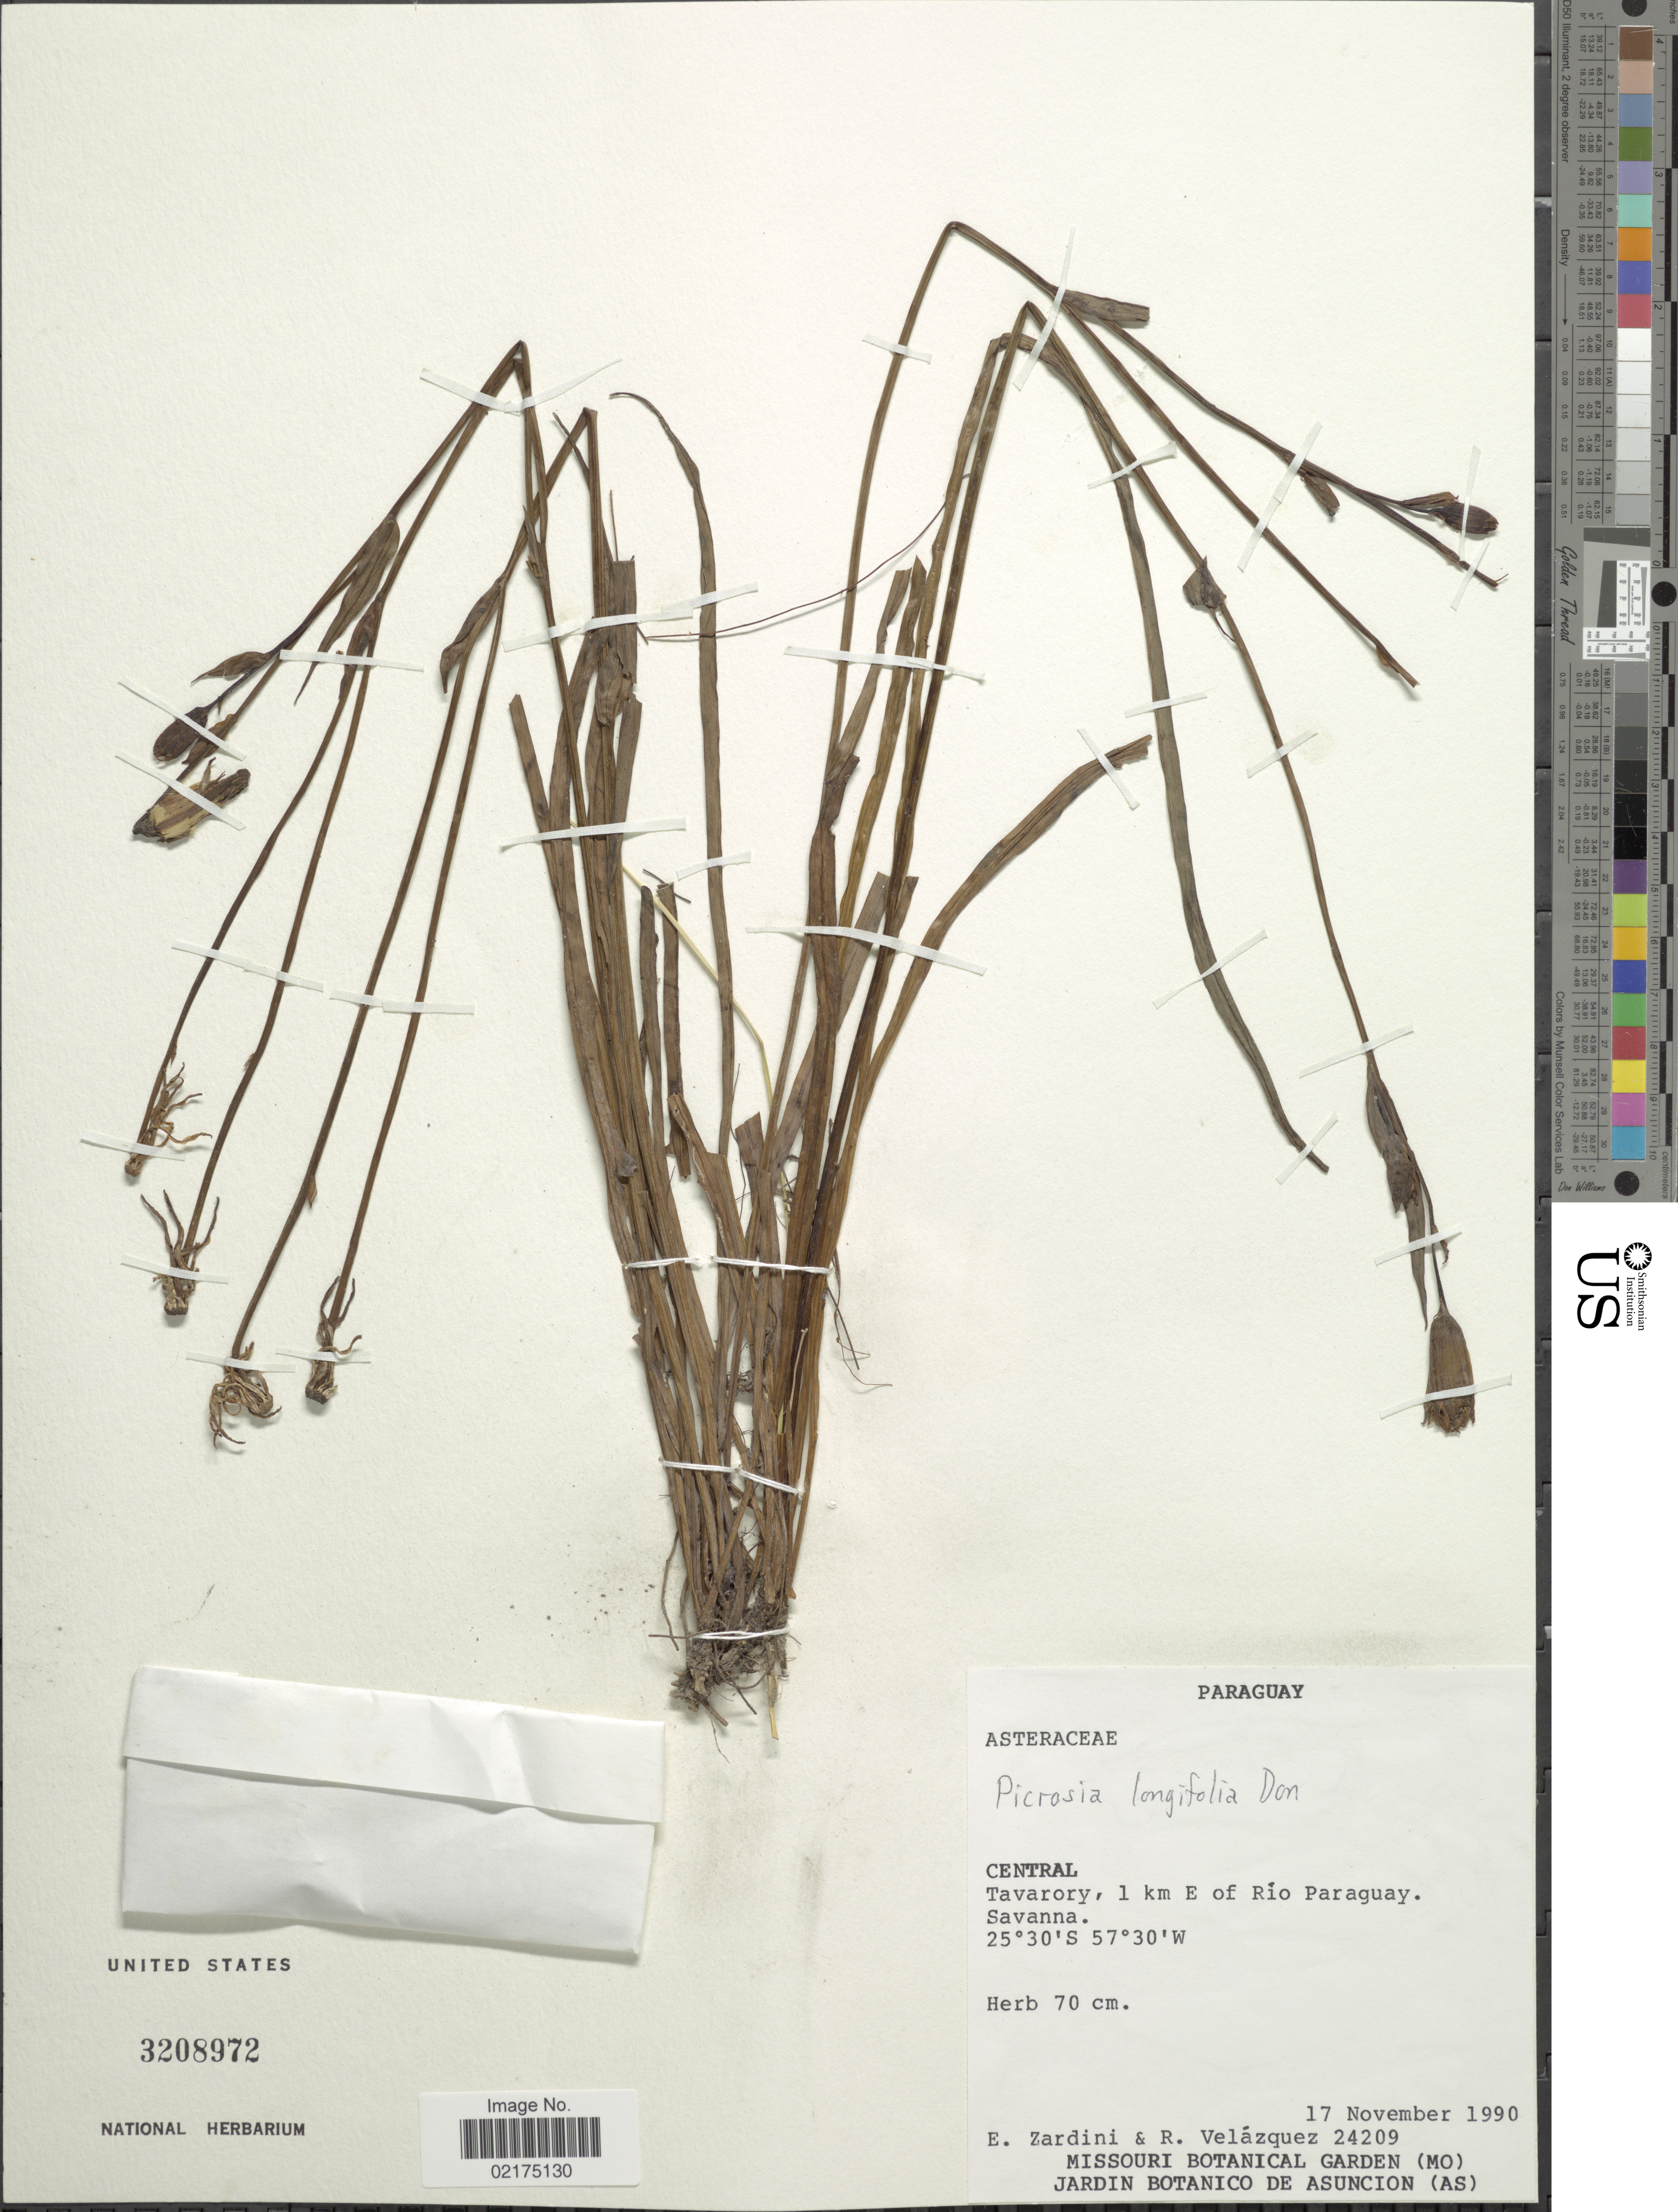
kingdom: Plantae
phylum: Tracheophyta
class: Magnoliopsida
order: Asterales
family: Asteraceae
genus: Picrosia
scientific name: Picrosia longifolia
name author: D. Don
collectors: E. M. Zardini & R. Velázquez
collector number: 24209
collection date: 1990-11-17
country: Paraguay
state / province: Central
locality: Tavarory, 1 km E of Rio Paraguay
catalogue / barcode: US 3208972